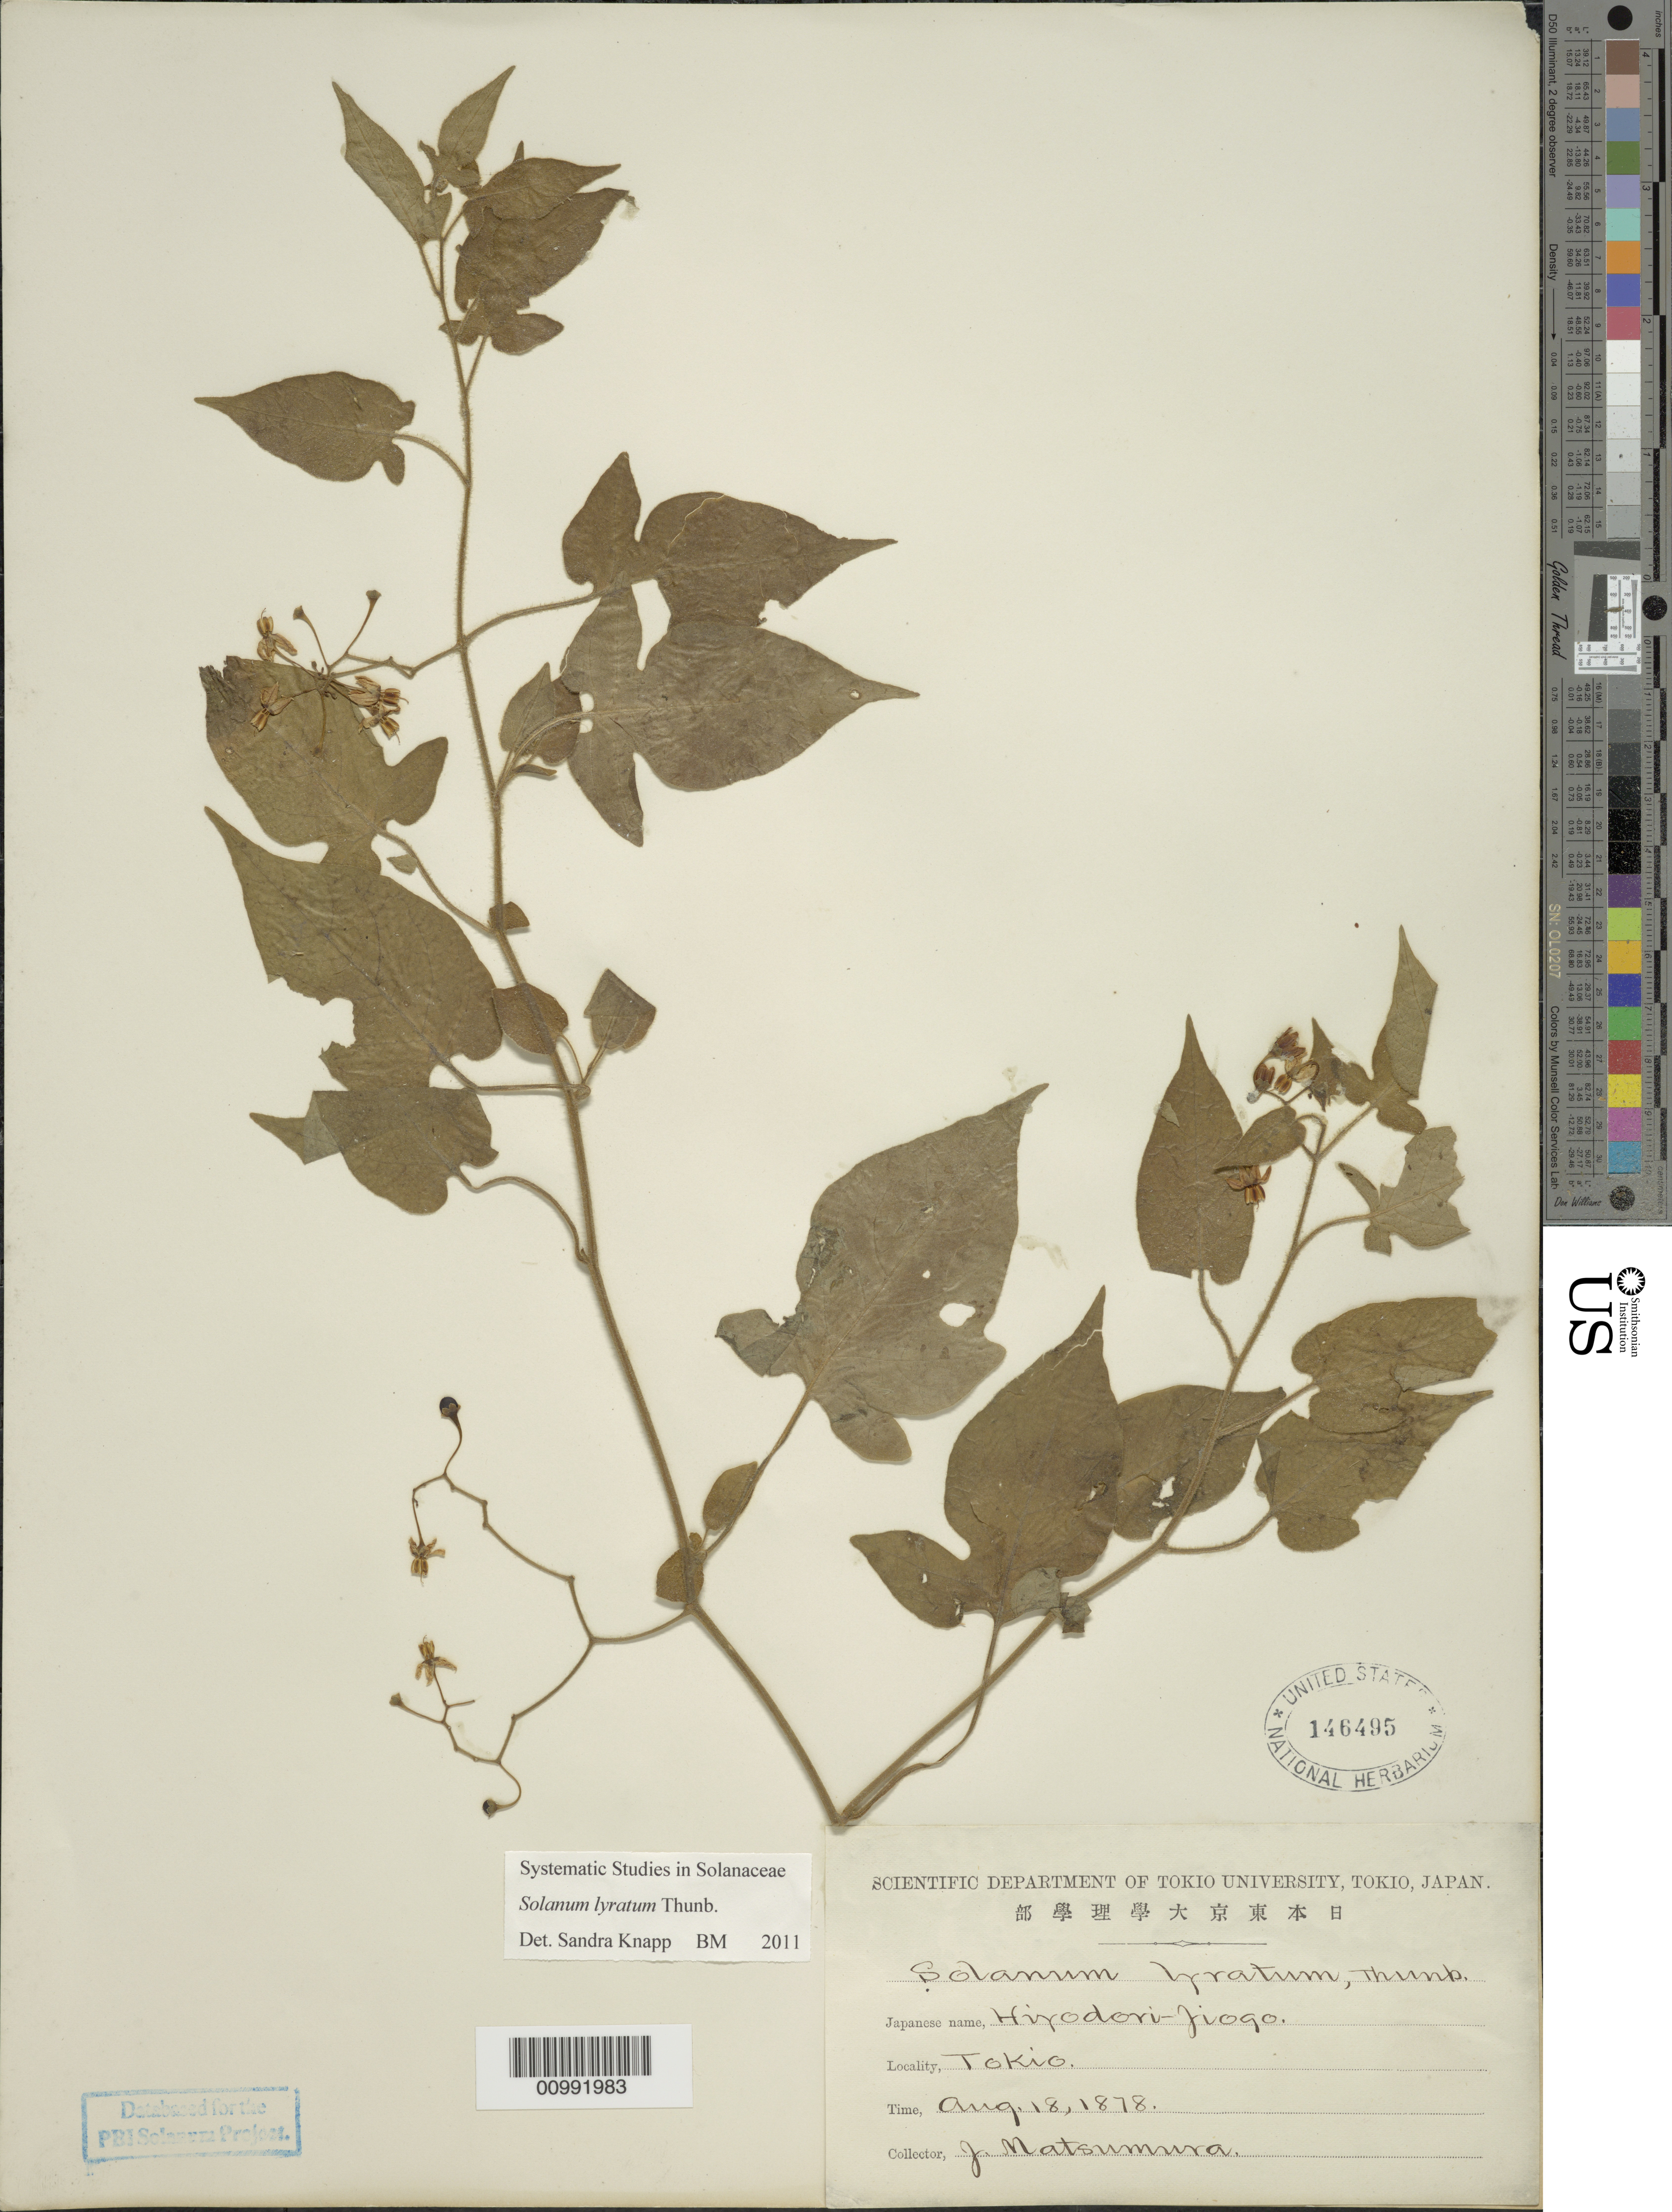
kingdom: Plantae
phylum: Tracheophyta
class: Magnoliopsida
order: Solanales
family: Solanaceae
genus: Solanum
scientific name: Solanum lyratum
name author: Thunb.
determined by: Knapp, S. D.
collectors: J. Matsumura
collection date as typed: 18 Aug 1878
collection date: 1878-08-18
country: Japan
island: Honshu I.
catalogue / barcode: US 146495